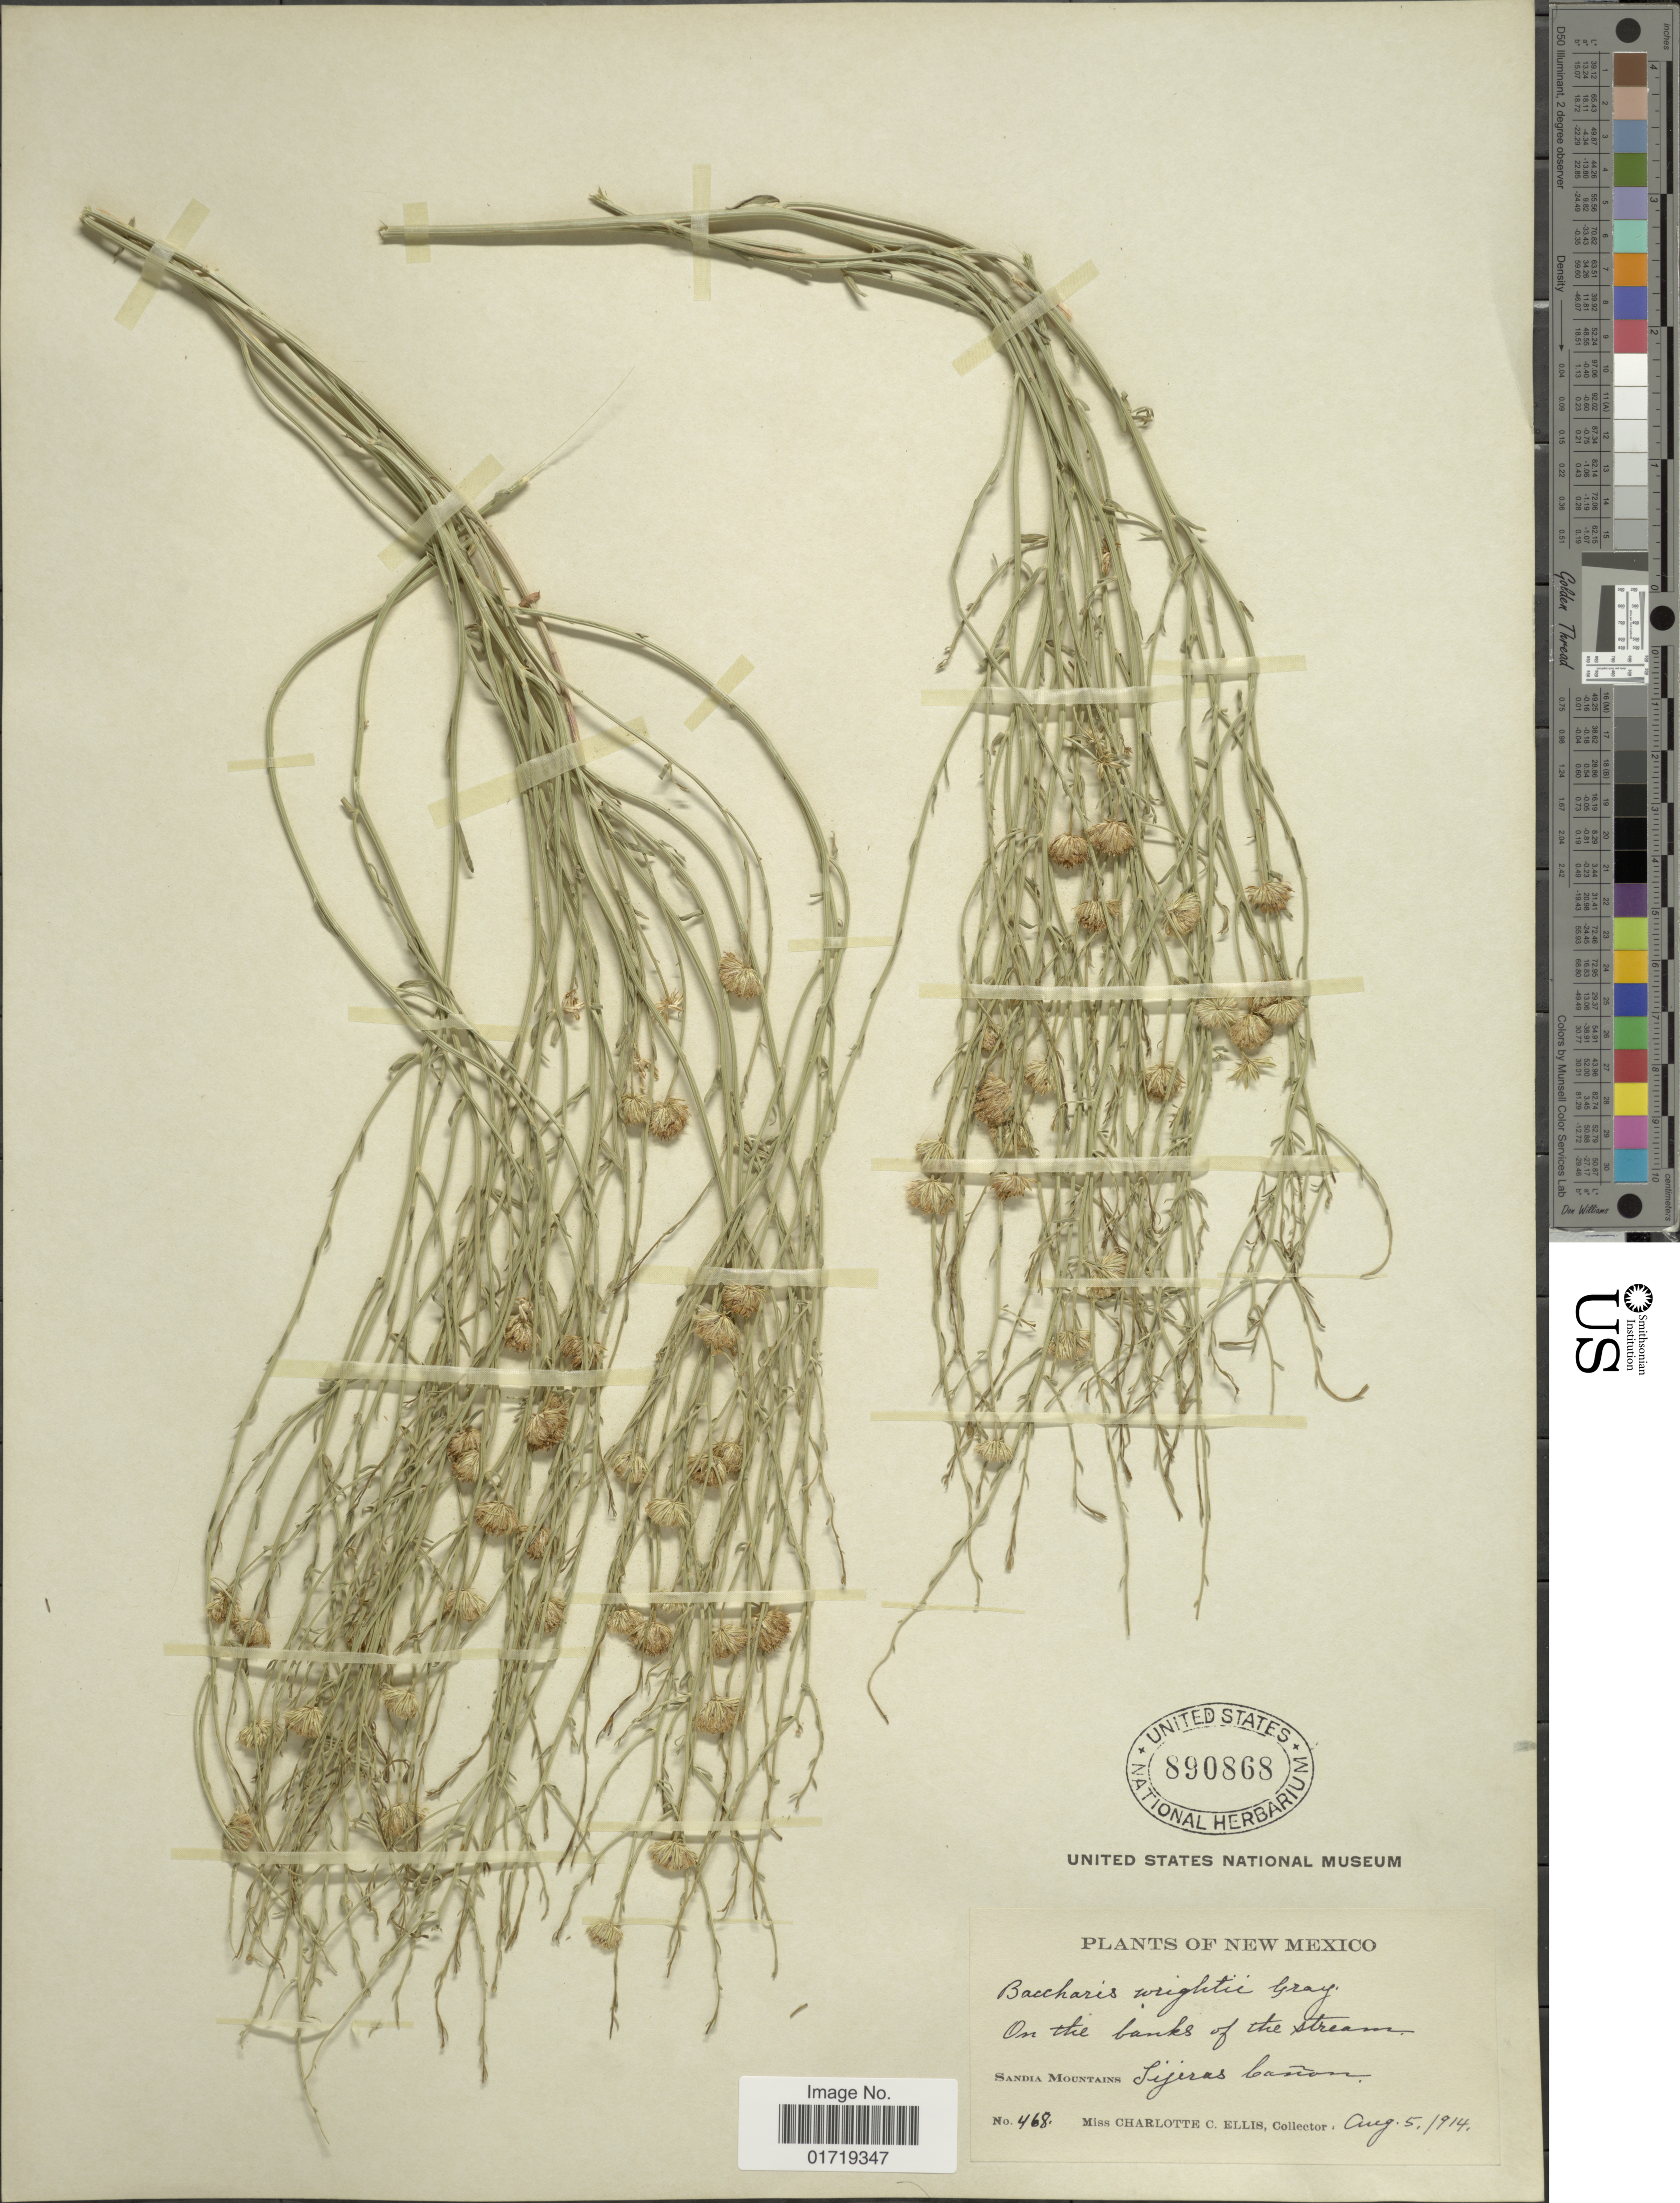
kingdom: Plantae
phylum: Tracheophyta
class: Magnoliopsida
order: Asterales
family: Asteraceae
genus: Baccharis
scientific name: Baccharis wrightii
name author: A. Gray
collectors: C. C. Ellis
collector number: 468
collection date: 1914-08-05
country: United States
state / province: New Mexico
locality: On the banks of the stream, Sandia Mountains, Sijeras Canon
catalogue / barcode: US 890868